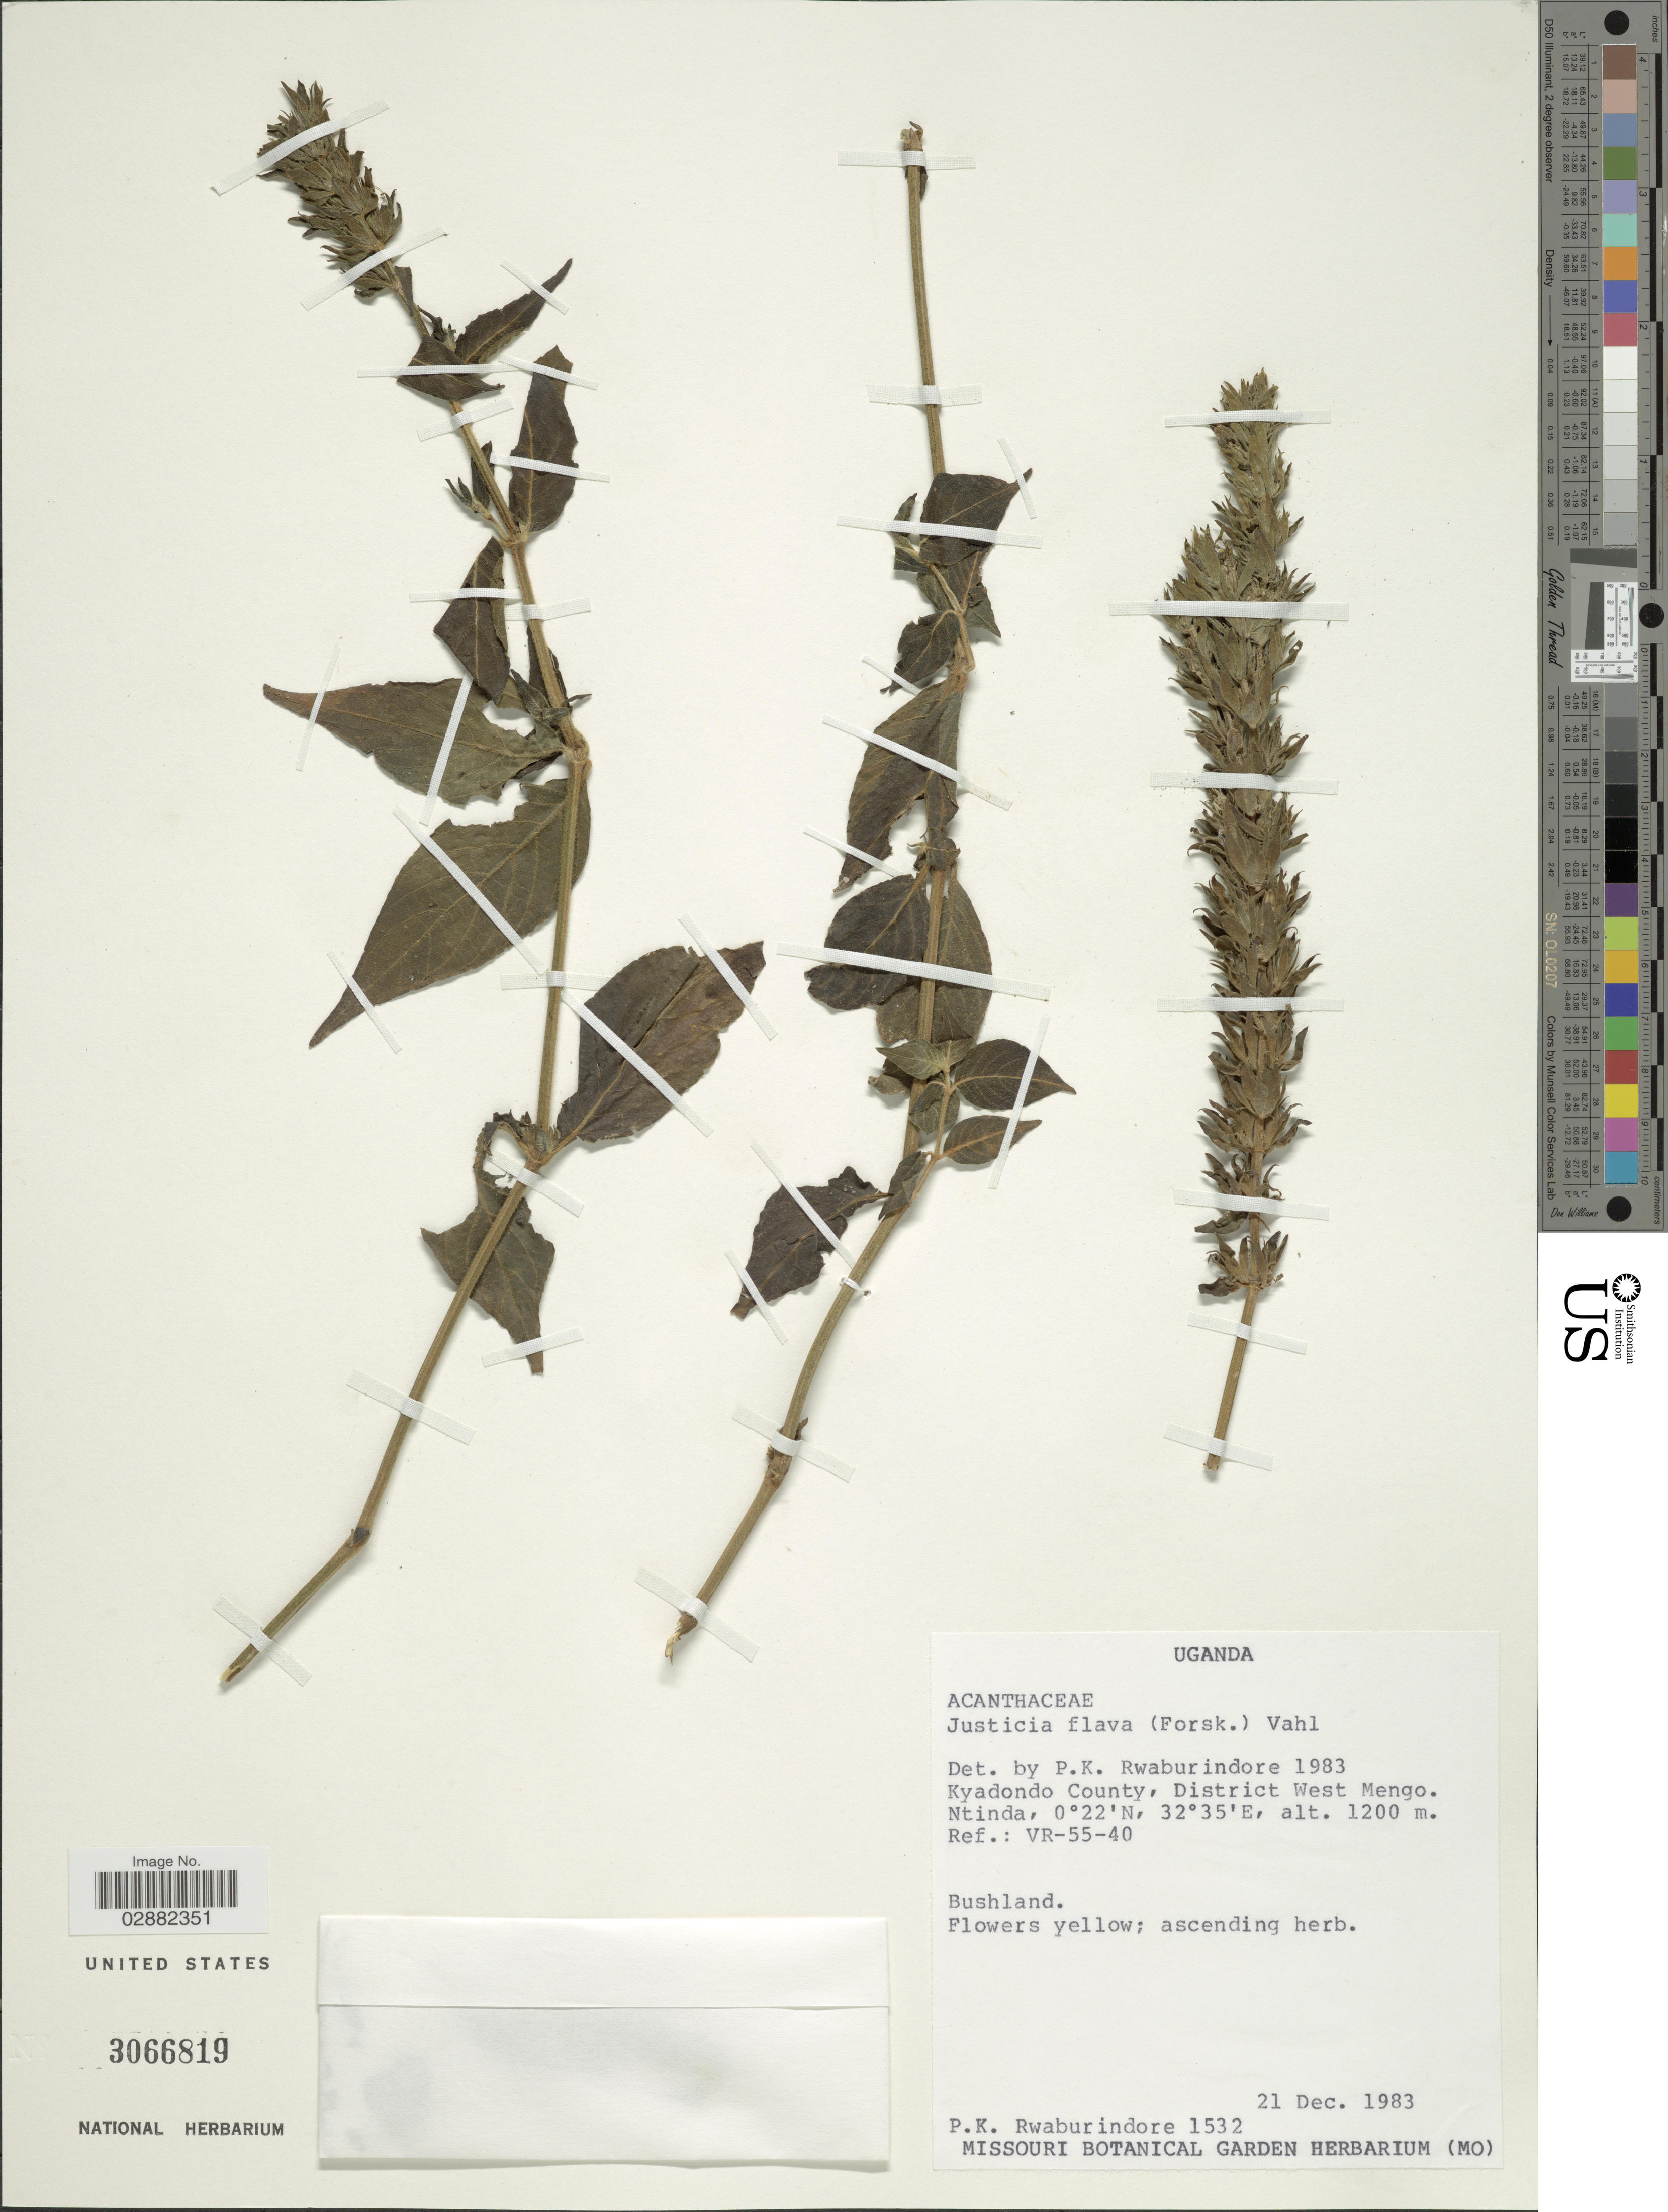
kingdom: Plantae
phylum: Tracheophyta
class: Magnoliopsida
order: Lamiales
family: Acanthaceae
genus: Justicia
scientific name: Justicia flava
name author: (Forssk.) Vahl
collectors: P. Rwaburindore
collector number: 1532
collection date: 1983-12-21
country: Uganda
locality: Kyadondo County, District West Mengo. Ntinda. Bushland. Ref.: VR-55-40.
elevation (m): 1200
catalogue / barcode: US 3066819